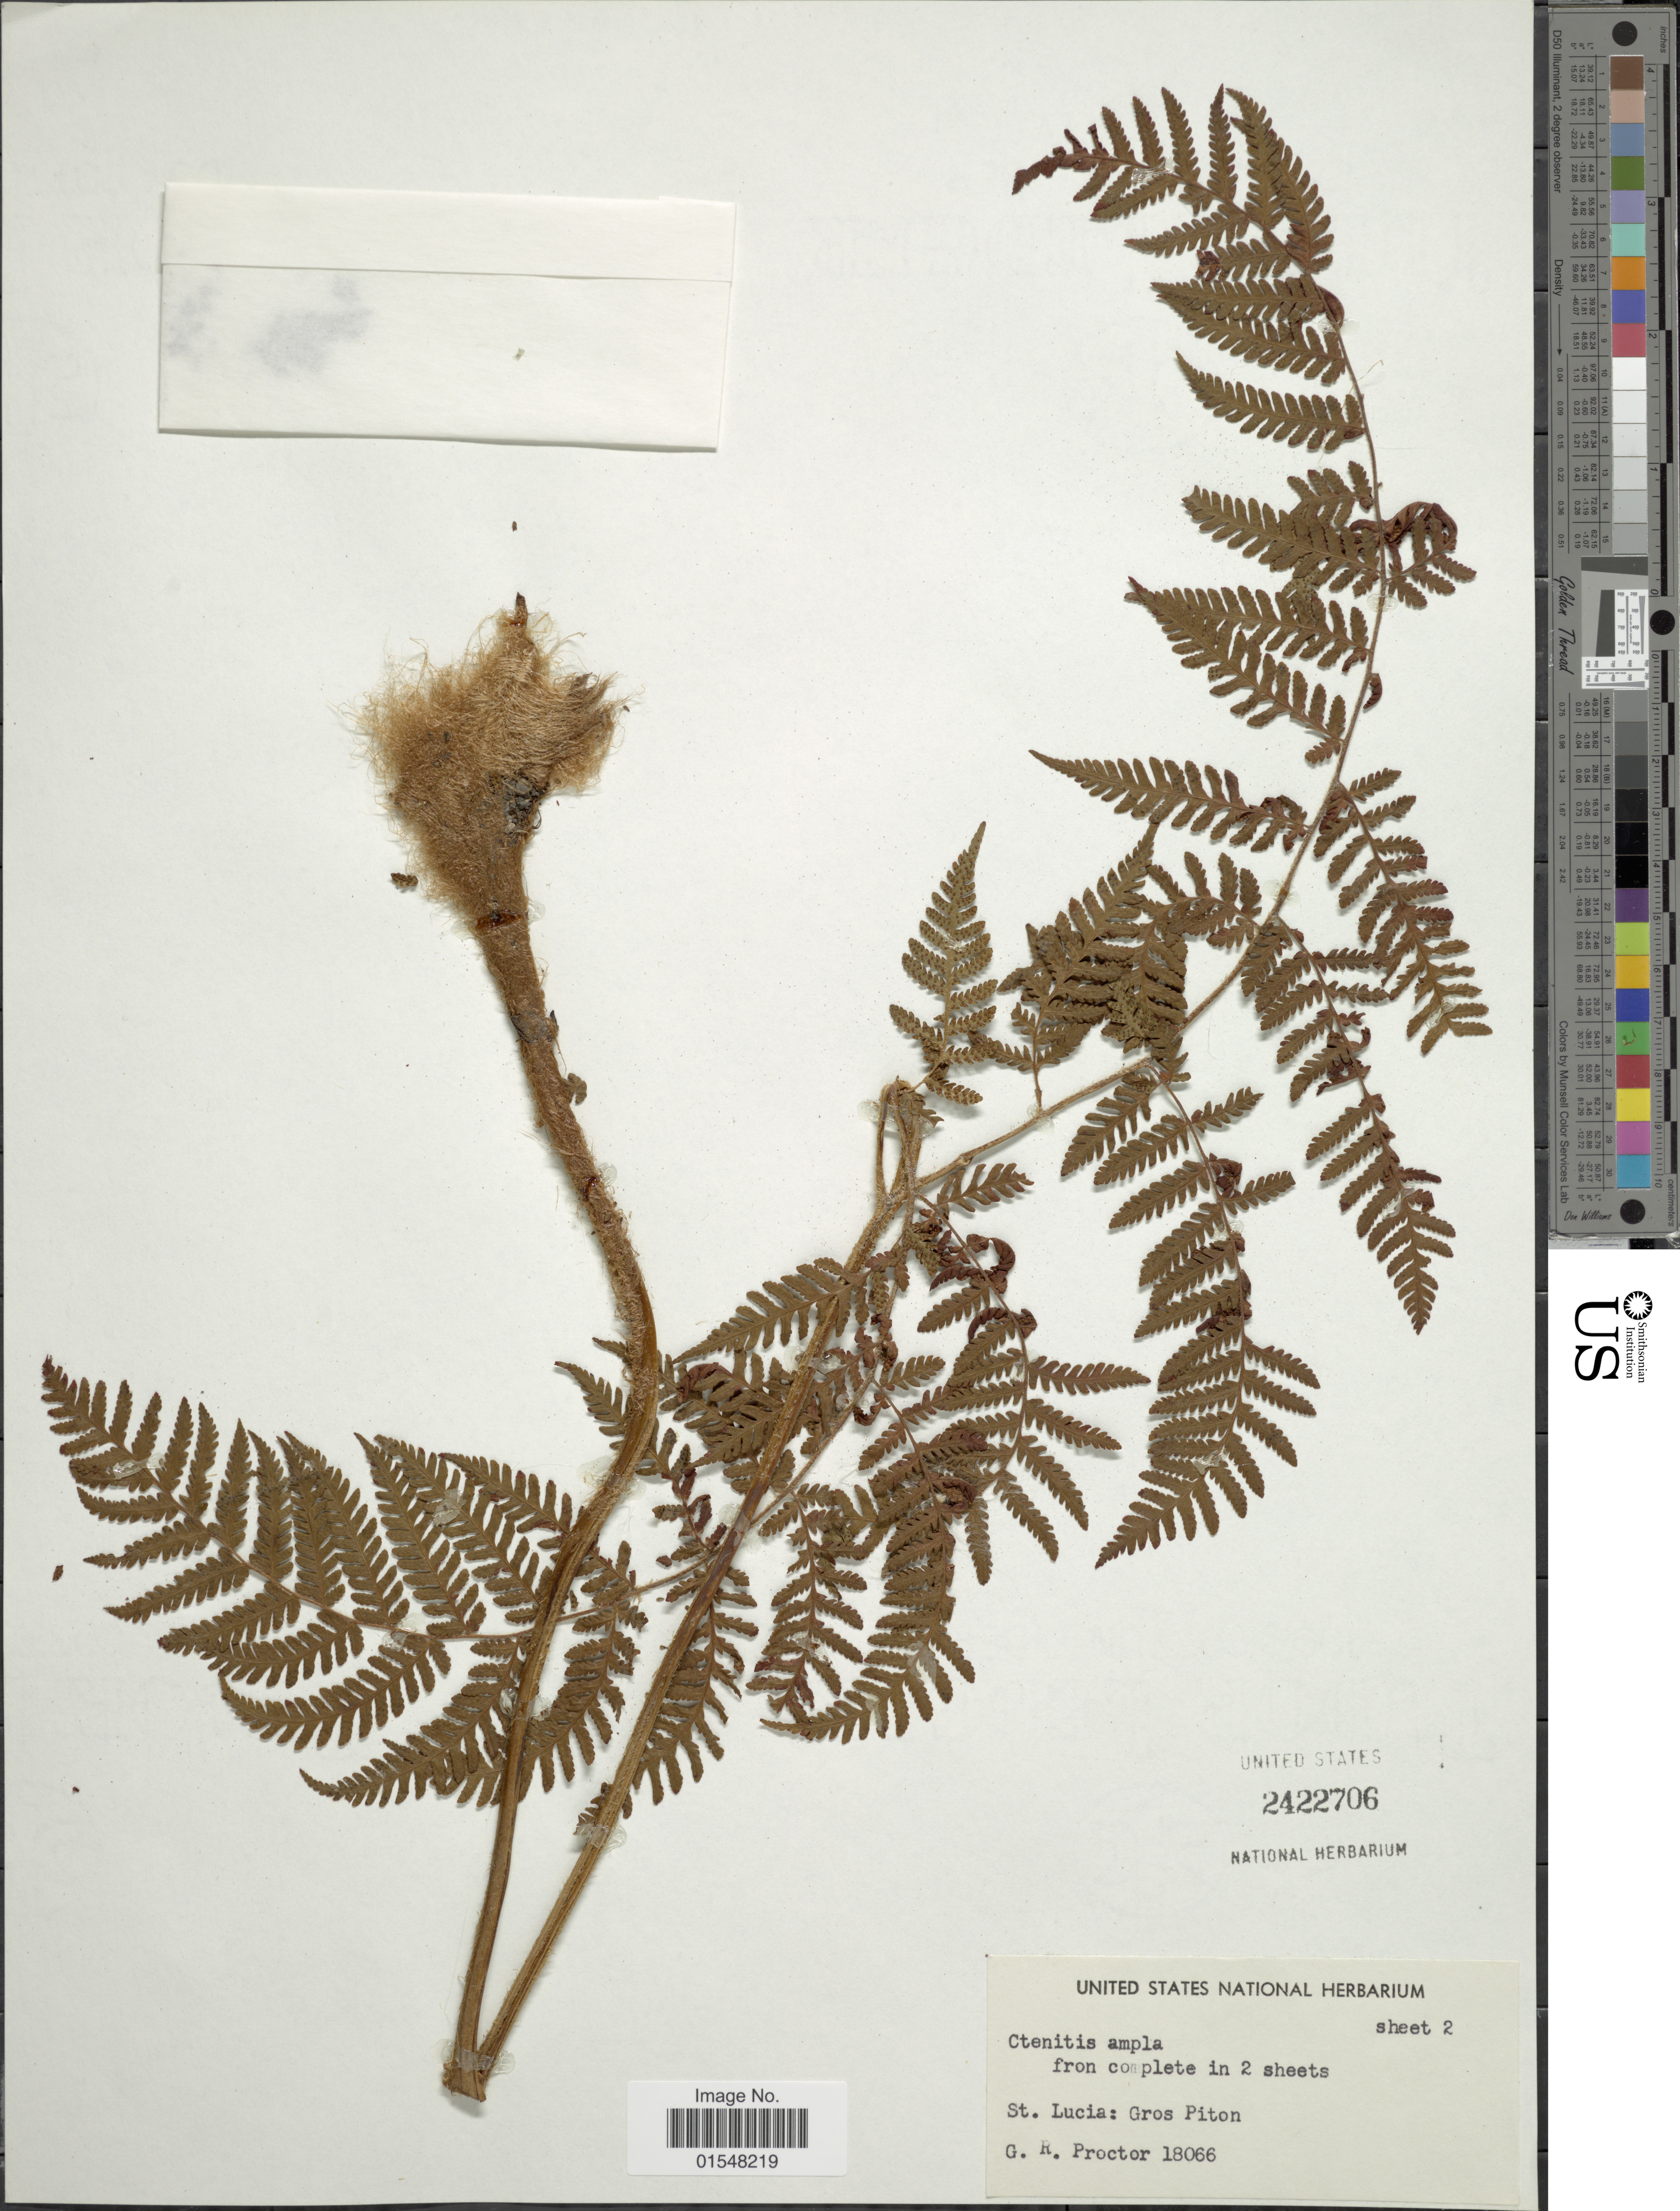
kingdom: Plantae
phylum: Tracheophyta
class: Polypodiopsida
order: Polypodiales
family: Dryopteridaceae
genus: Ctenitis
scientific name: Ctenitis sloanei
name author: (Poepp. ex Spreng.) C.V. Morton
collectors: G. Proctor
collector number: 18066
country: St. Lucia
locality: Gros Piton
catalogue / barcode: US 2422706